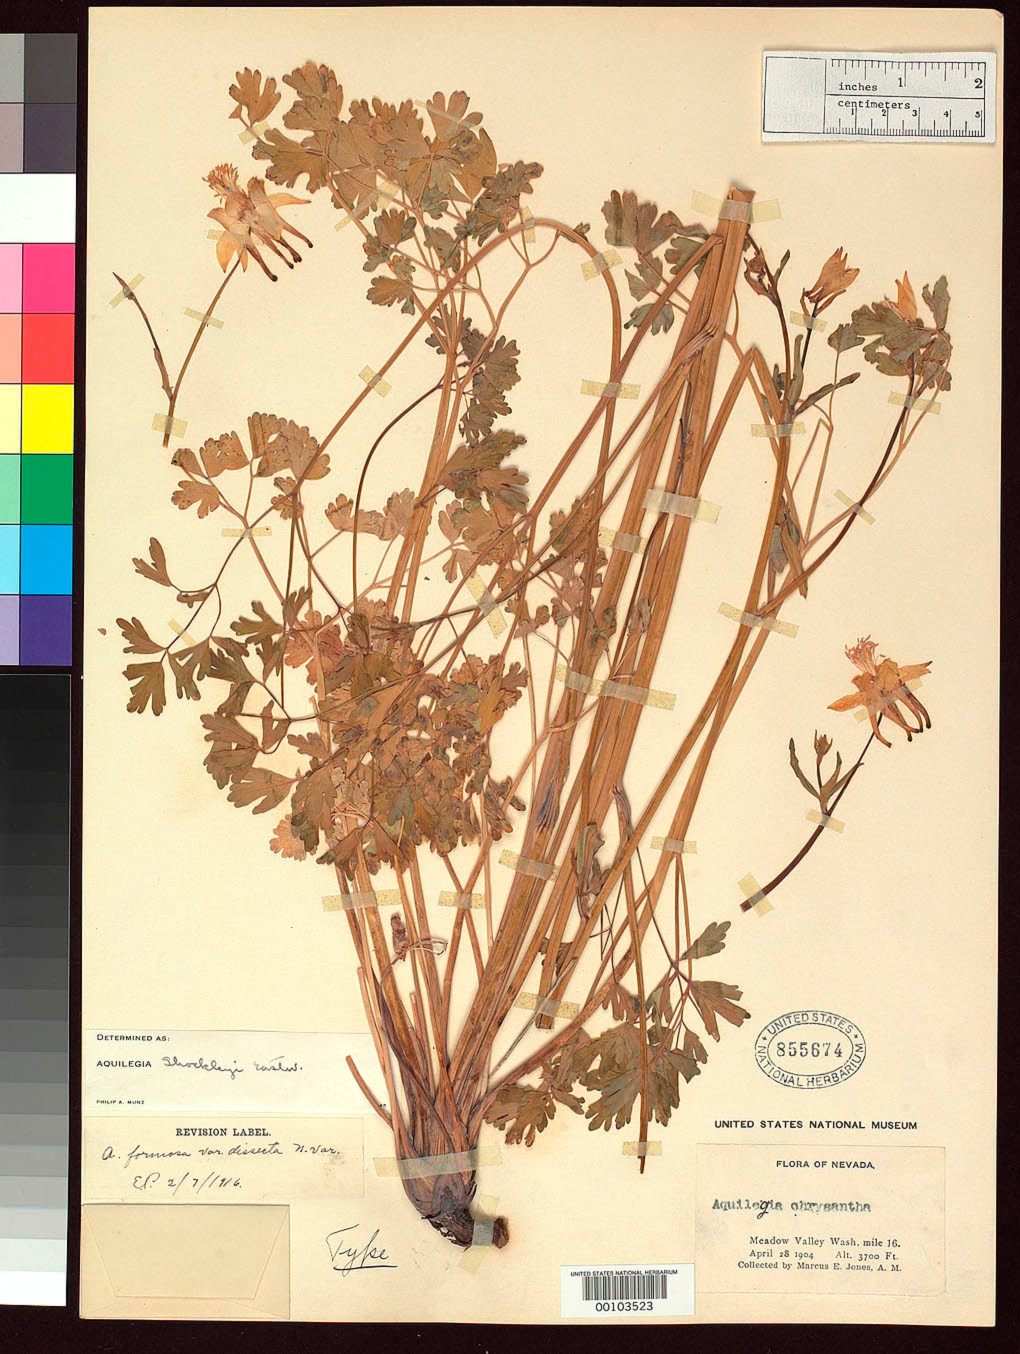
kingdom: Plantae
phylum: Tracheophyta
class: Magnoliopsida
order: Ranunculales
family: Ranunculaceae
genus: Aquilegia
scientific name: Aquilegia formosa subsp. dissecta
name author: Payson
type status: Holotype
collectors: M. E. Jones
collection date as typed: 28 Apr 1904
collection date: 1904-04-28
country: United States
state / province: Nevada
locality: Meadow Valley Wash., mi 16.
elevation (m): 1128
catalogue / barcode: US 855674